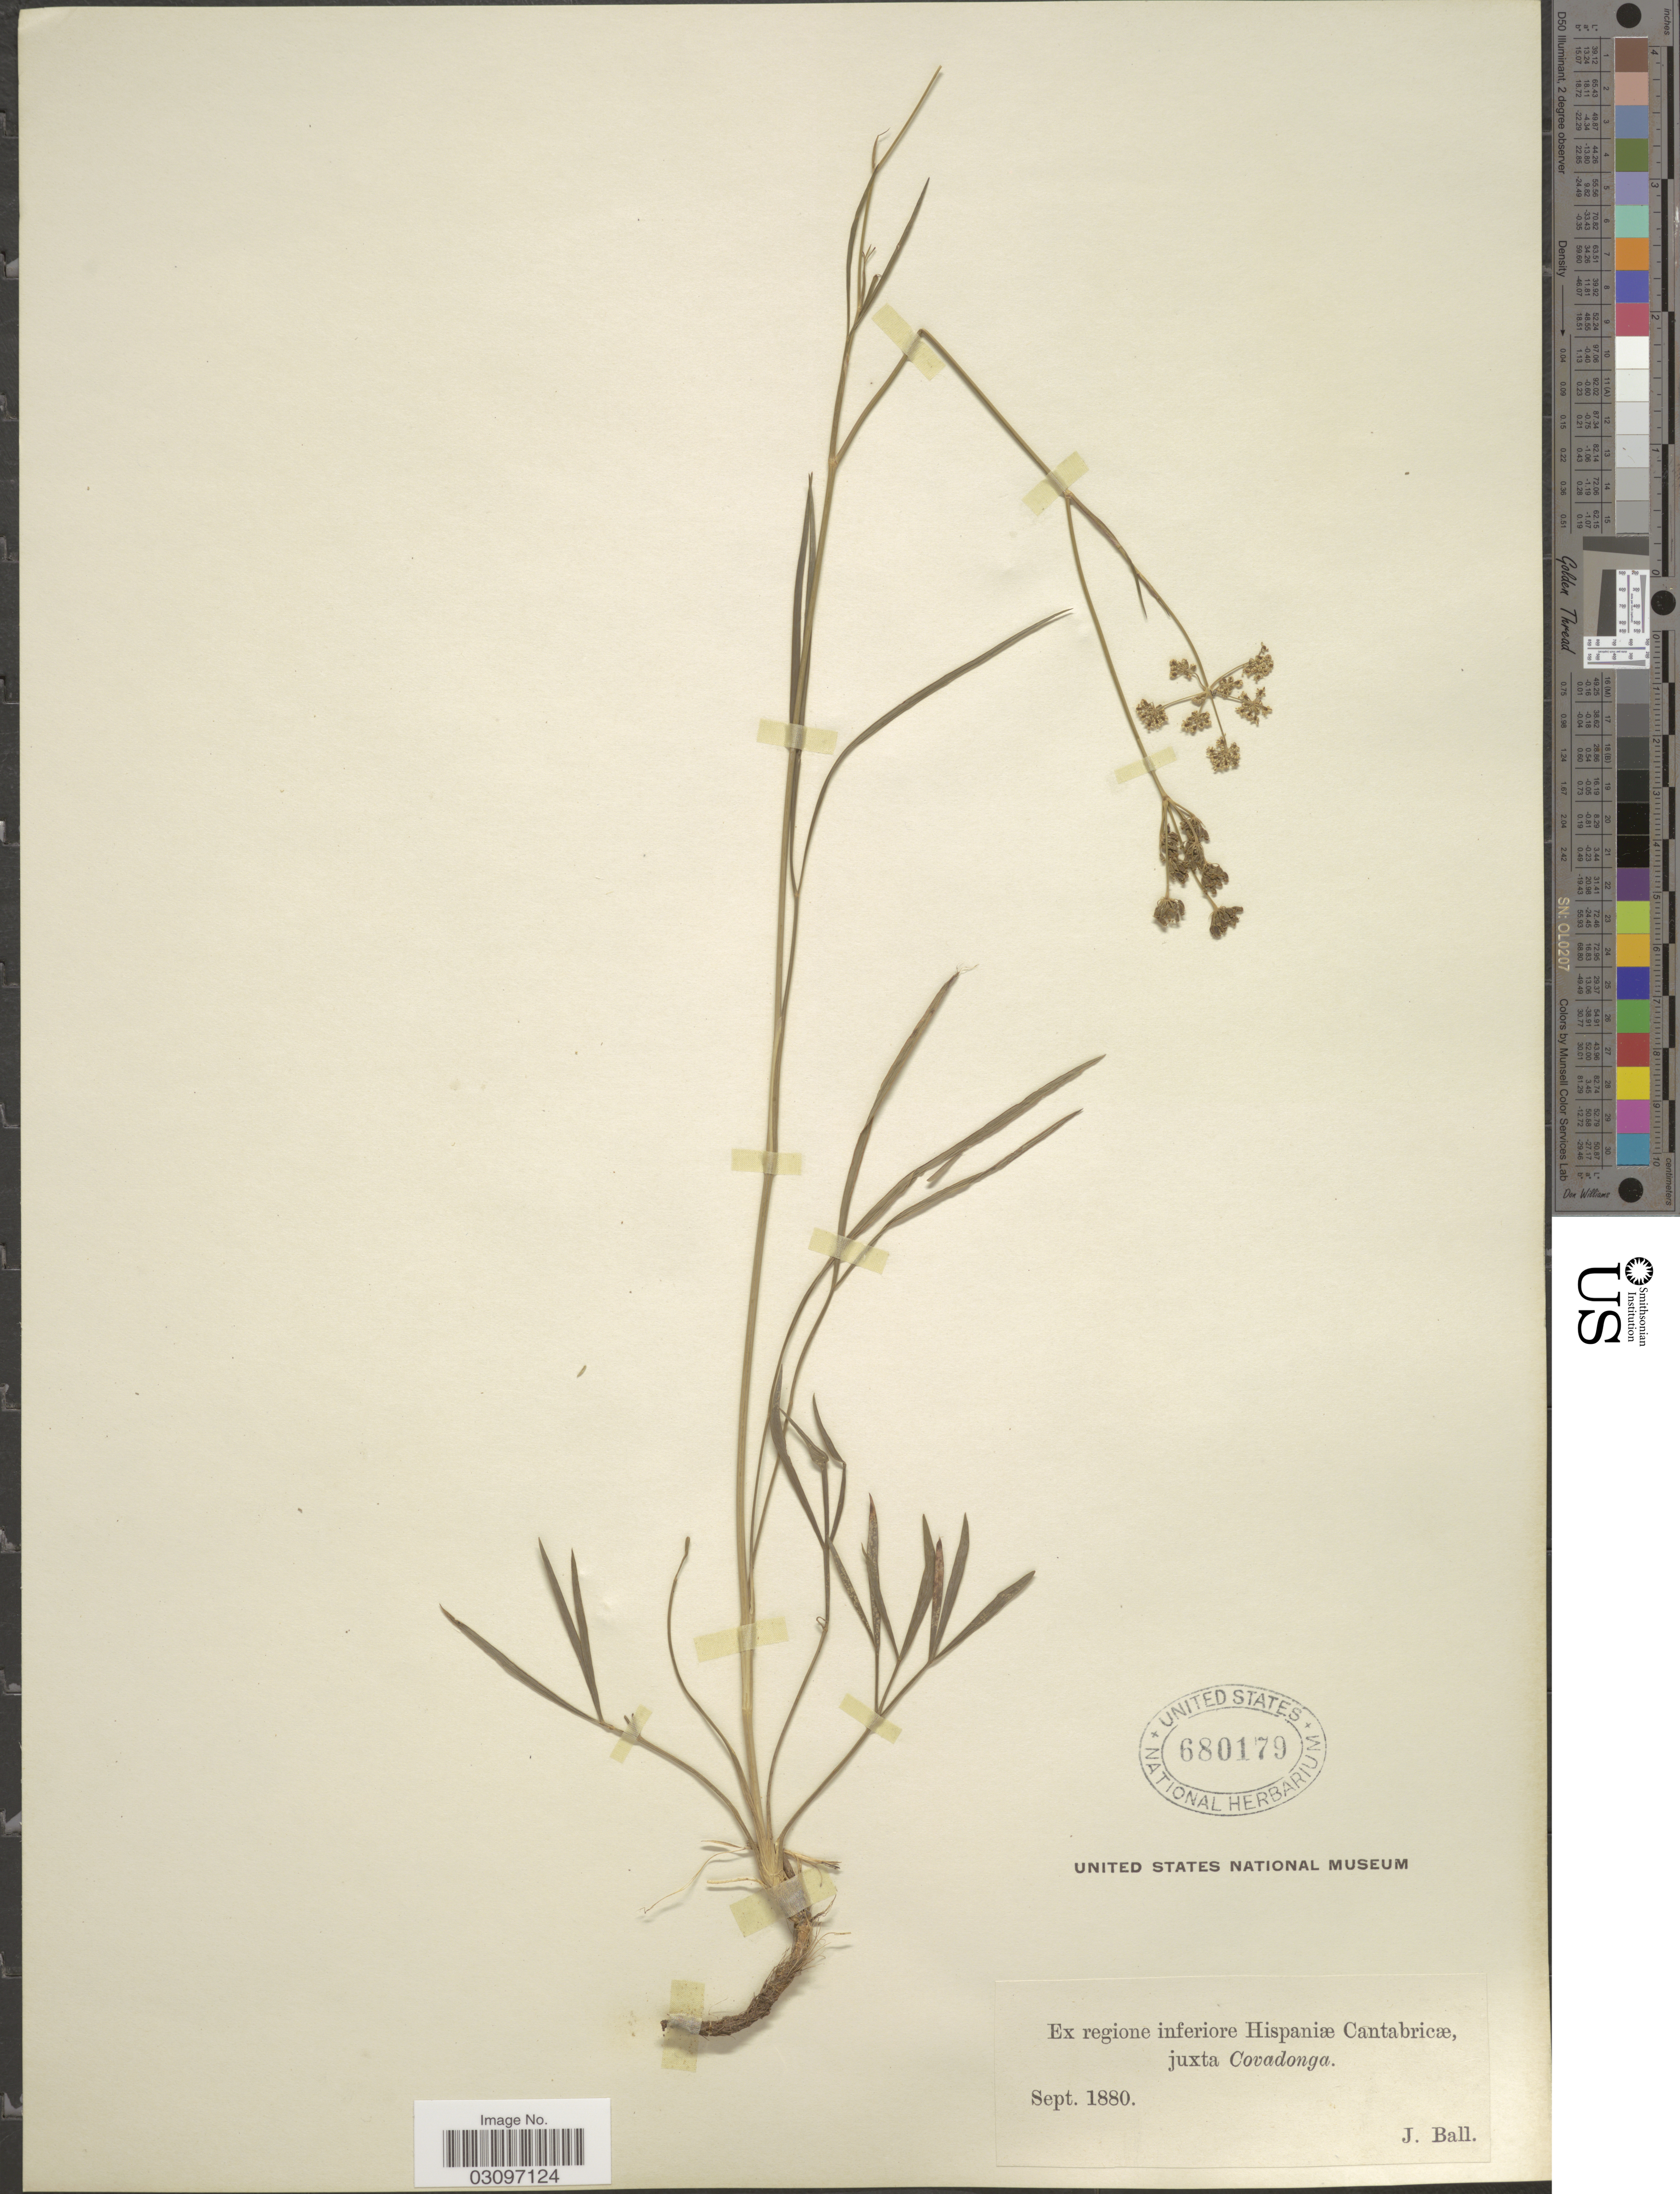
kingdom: Plantae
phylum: Tracheophyta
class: Magnoliopsida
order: Apiales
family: Apiaceae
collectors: J. Ball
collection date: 1880-09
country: Spain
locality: Ex regione inferiore Hispaniæ Cantabricæ, juxta Covadonga.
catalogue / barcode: US 680179